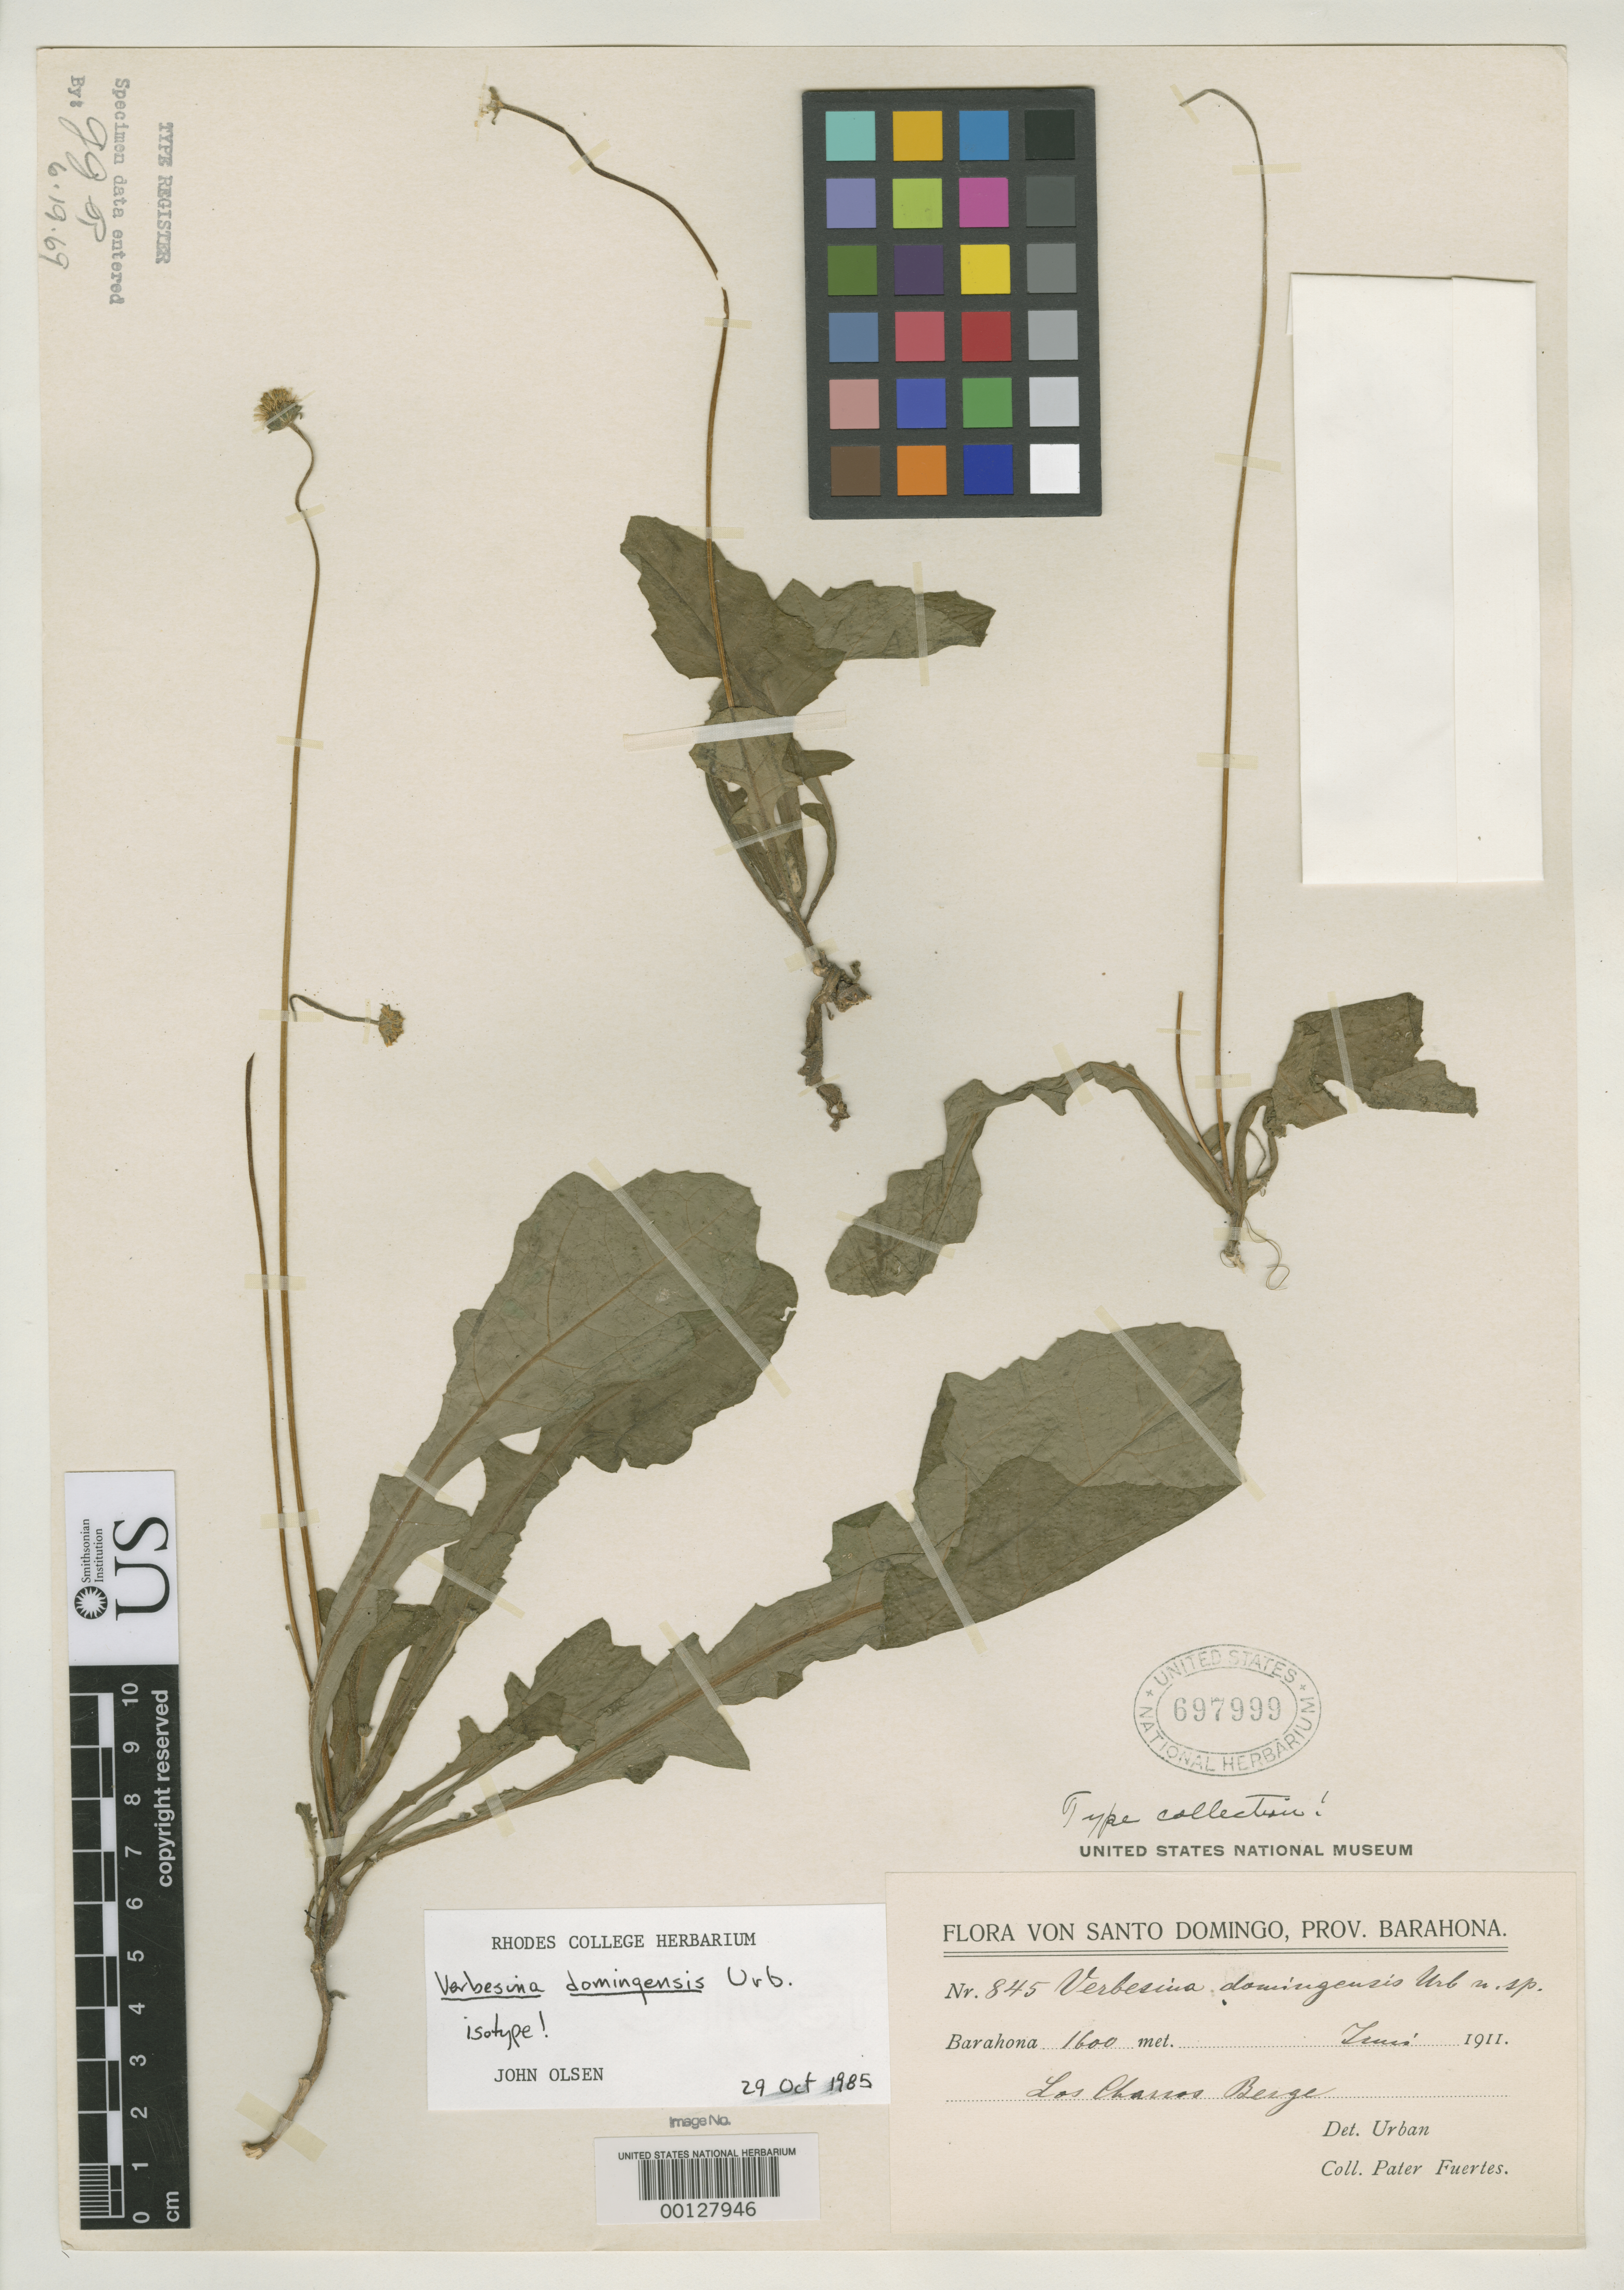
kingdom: Plantae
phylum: Tracheophyta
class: Magnoliopsida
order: Asterales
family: Asteraceae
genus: Verbesina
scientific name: Verbesina domingensis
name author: Urb.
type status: Isotype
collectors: M. D. Fuertes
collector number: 845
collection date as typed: Jun 1911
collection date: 1911-06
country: Dominican Republic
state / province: Barahona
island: Hispaniola Island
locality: Los Chacros Berge.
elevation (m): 1600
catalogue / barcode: US 697999